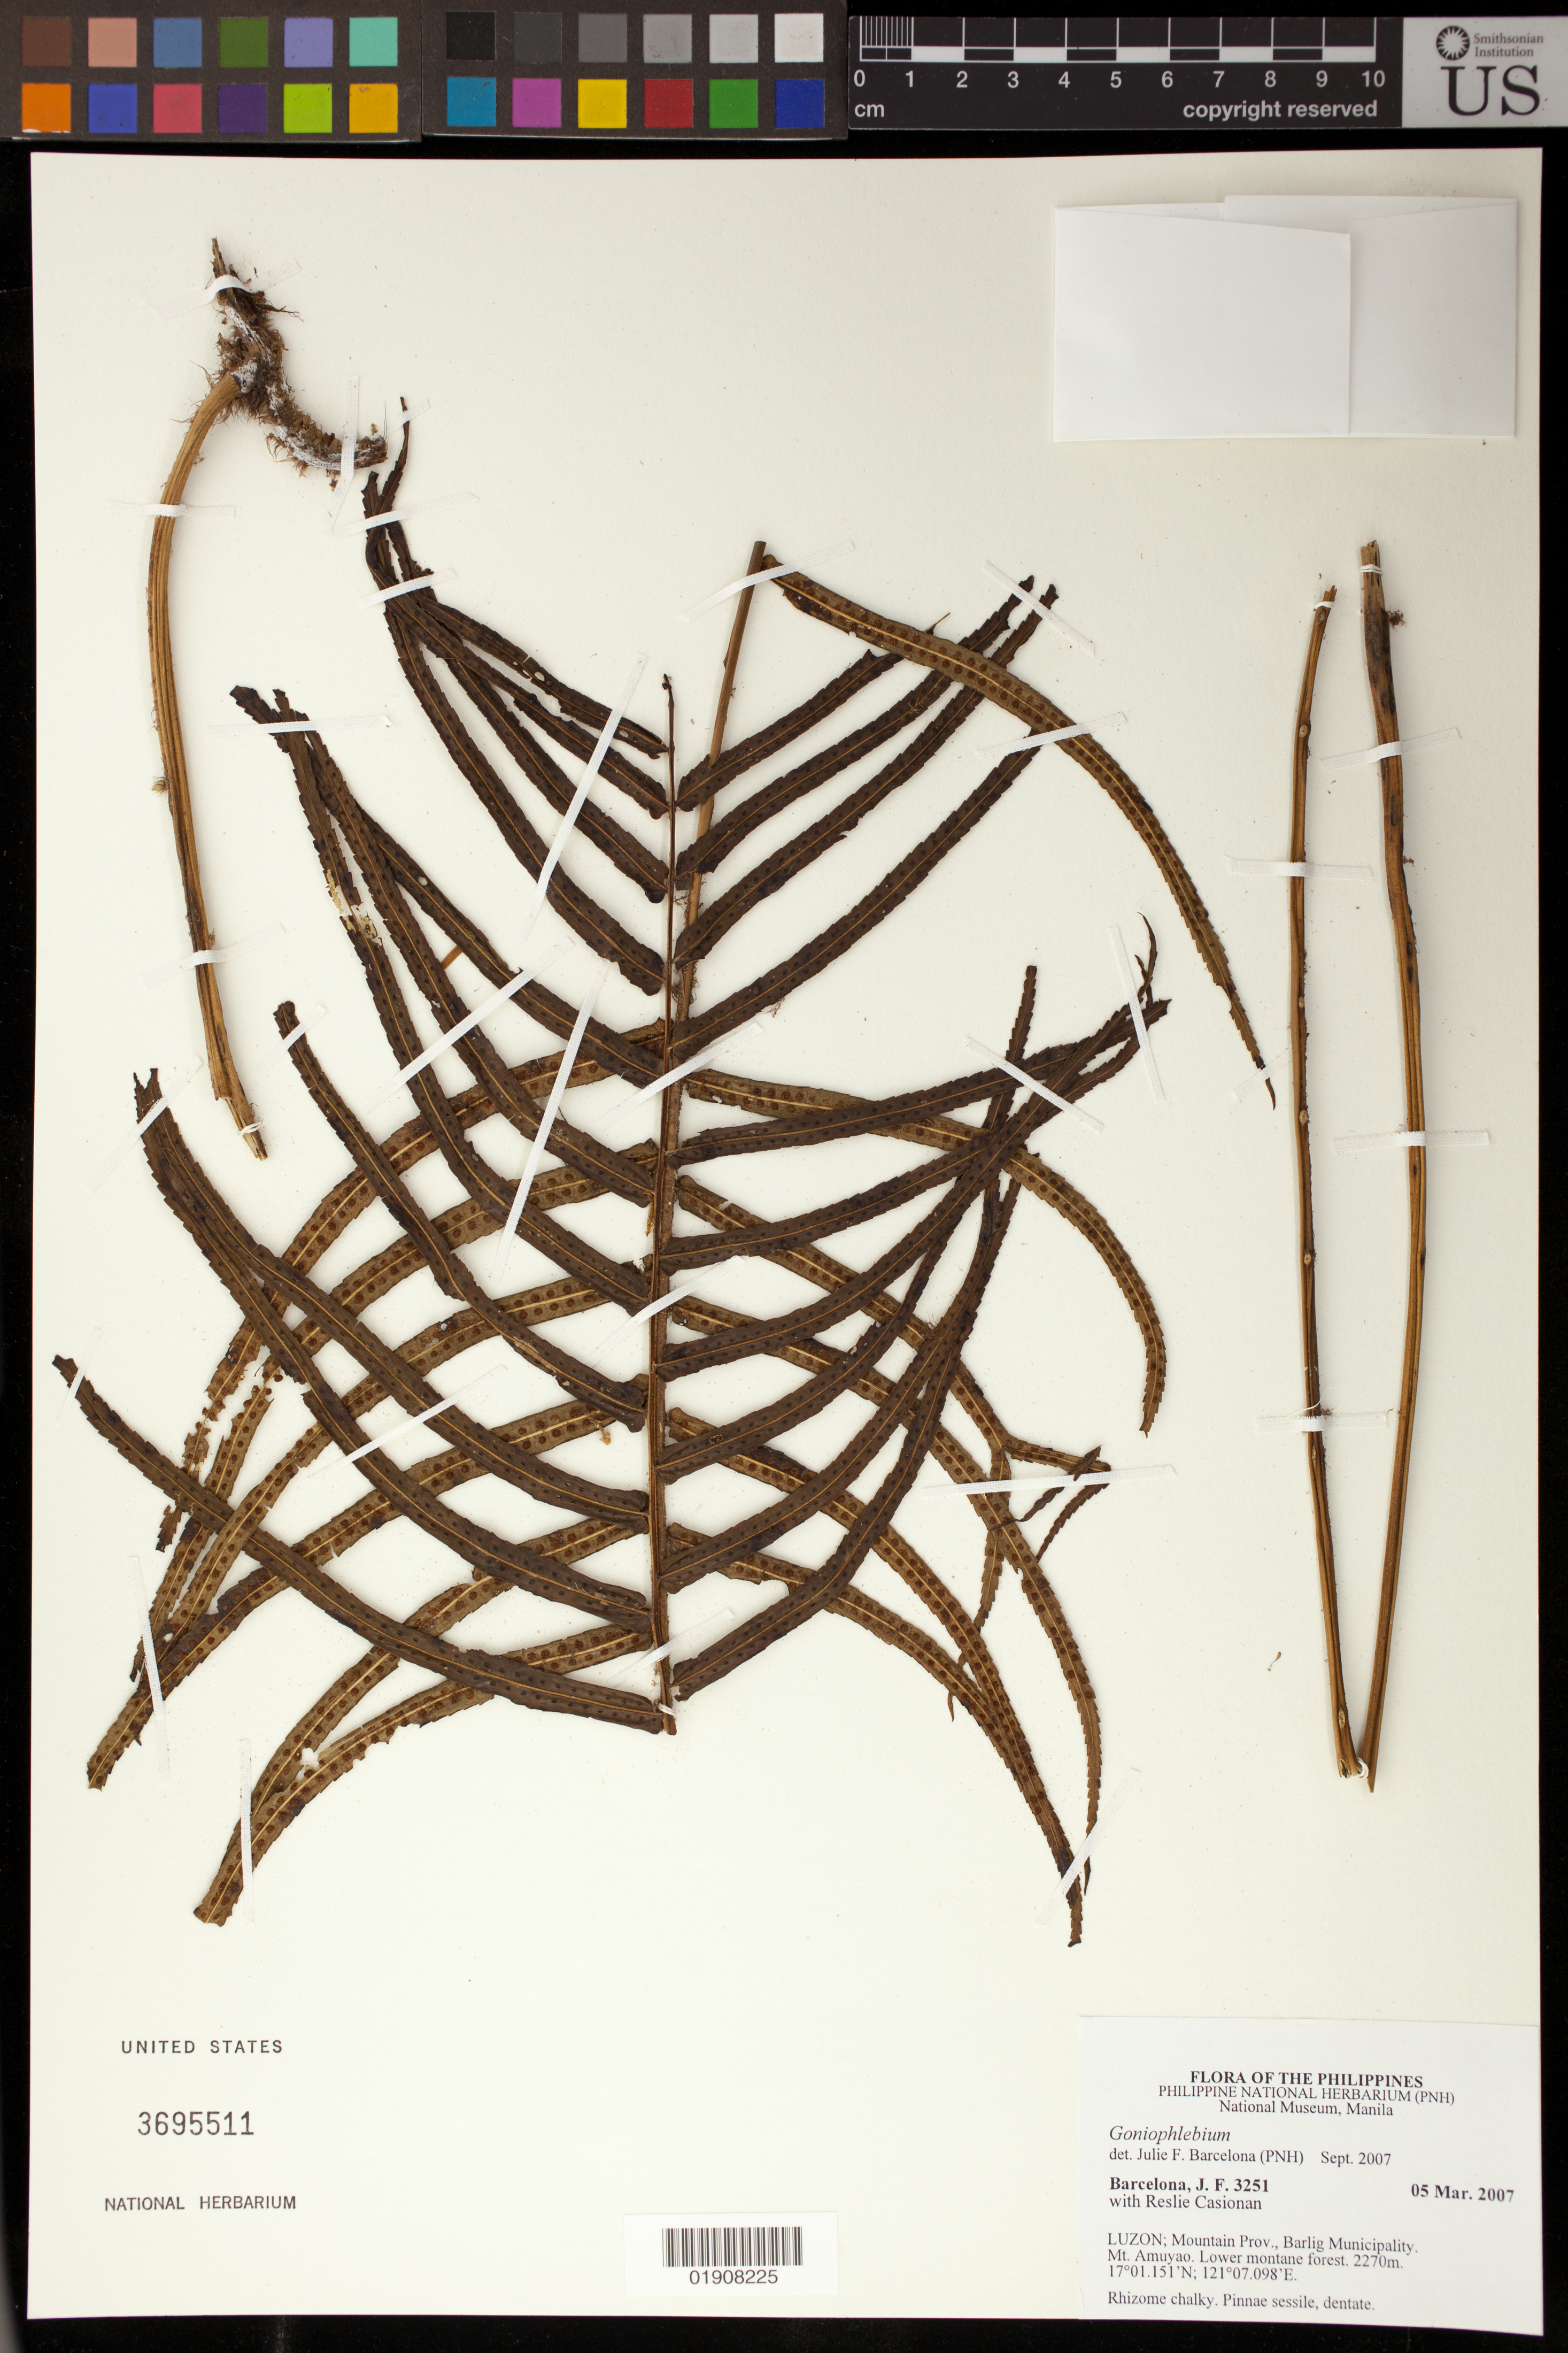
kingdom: Plantae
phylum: Tracheophyta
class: Polypodiopsida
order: Polypodiales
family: Polypodiaceae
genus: Goniophlebium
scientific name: Goniophlebium sp.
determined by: Barcelona, J. F.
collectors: J. F. Barcelona & R. Casionan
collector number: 3251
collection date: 2007-03-05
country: Philippines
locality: Luzon; Mountain Prov., Barlig Municipality. Mt. Amuyao. Lower montane forest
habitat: Lower montane forest.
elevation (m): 2270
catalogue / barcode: US 3695511